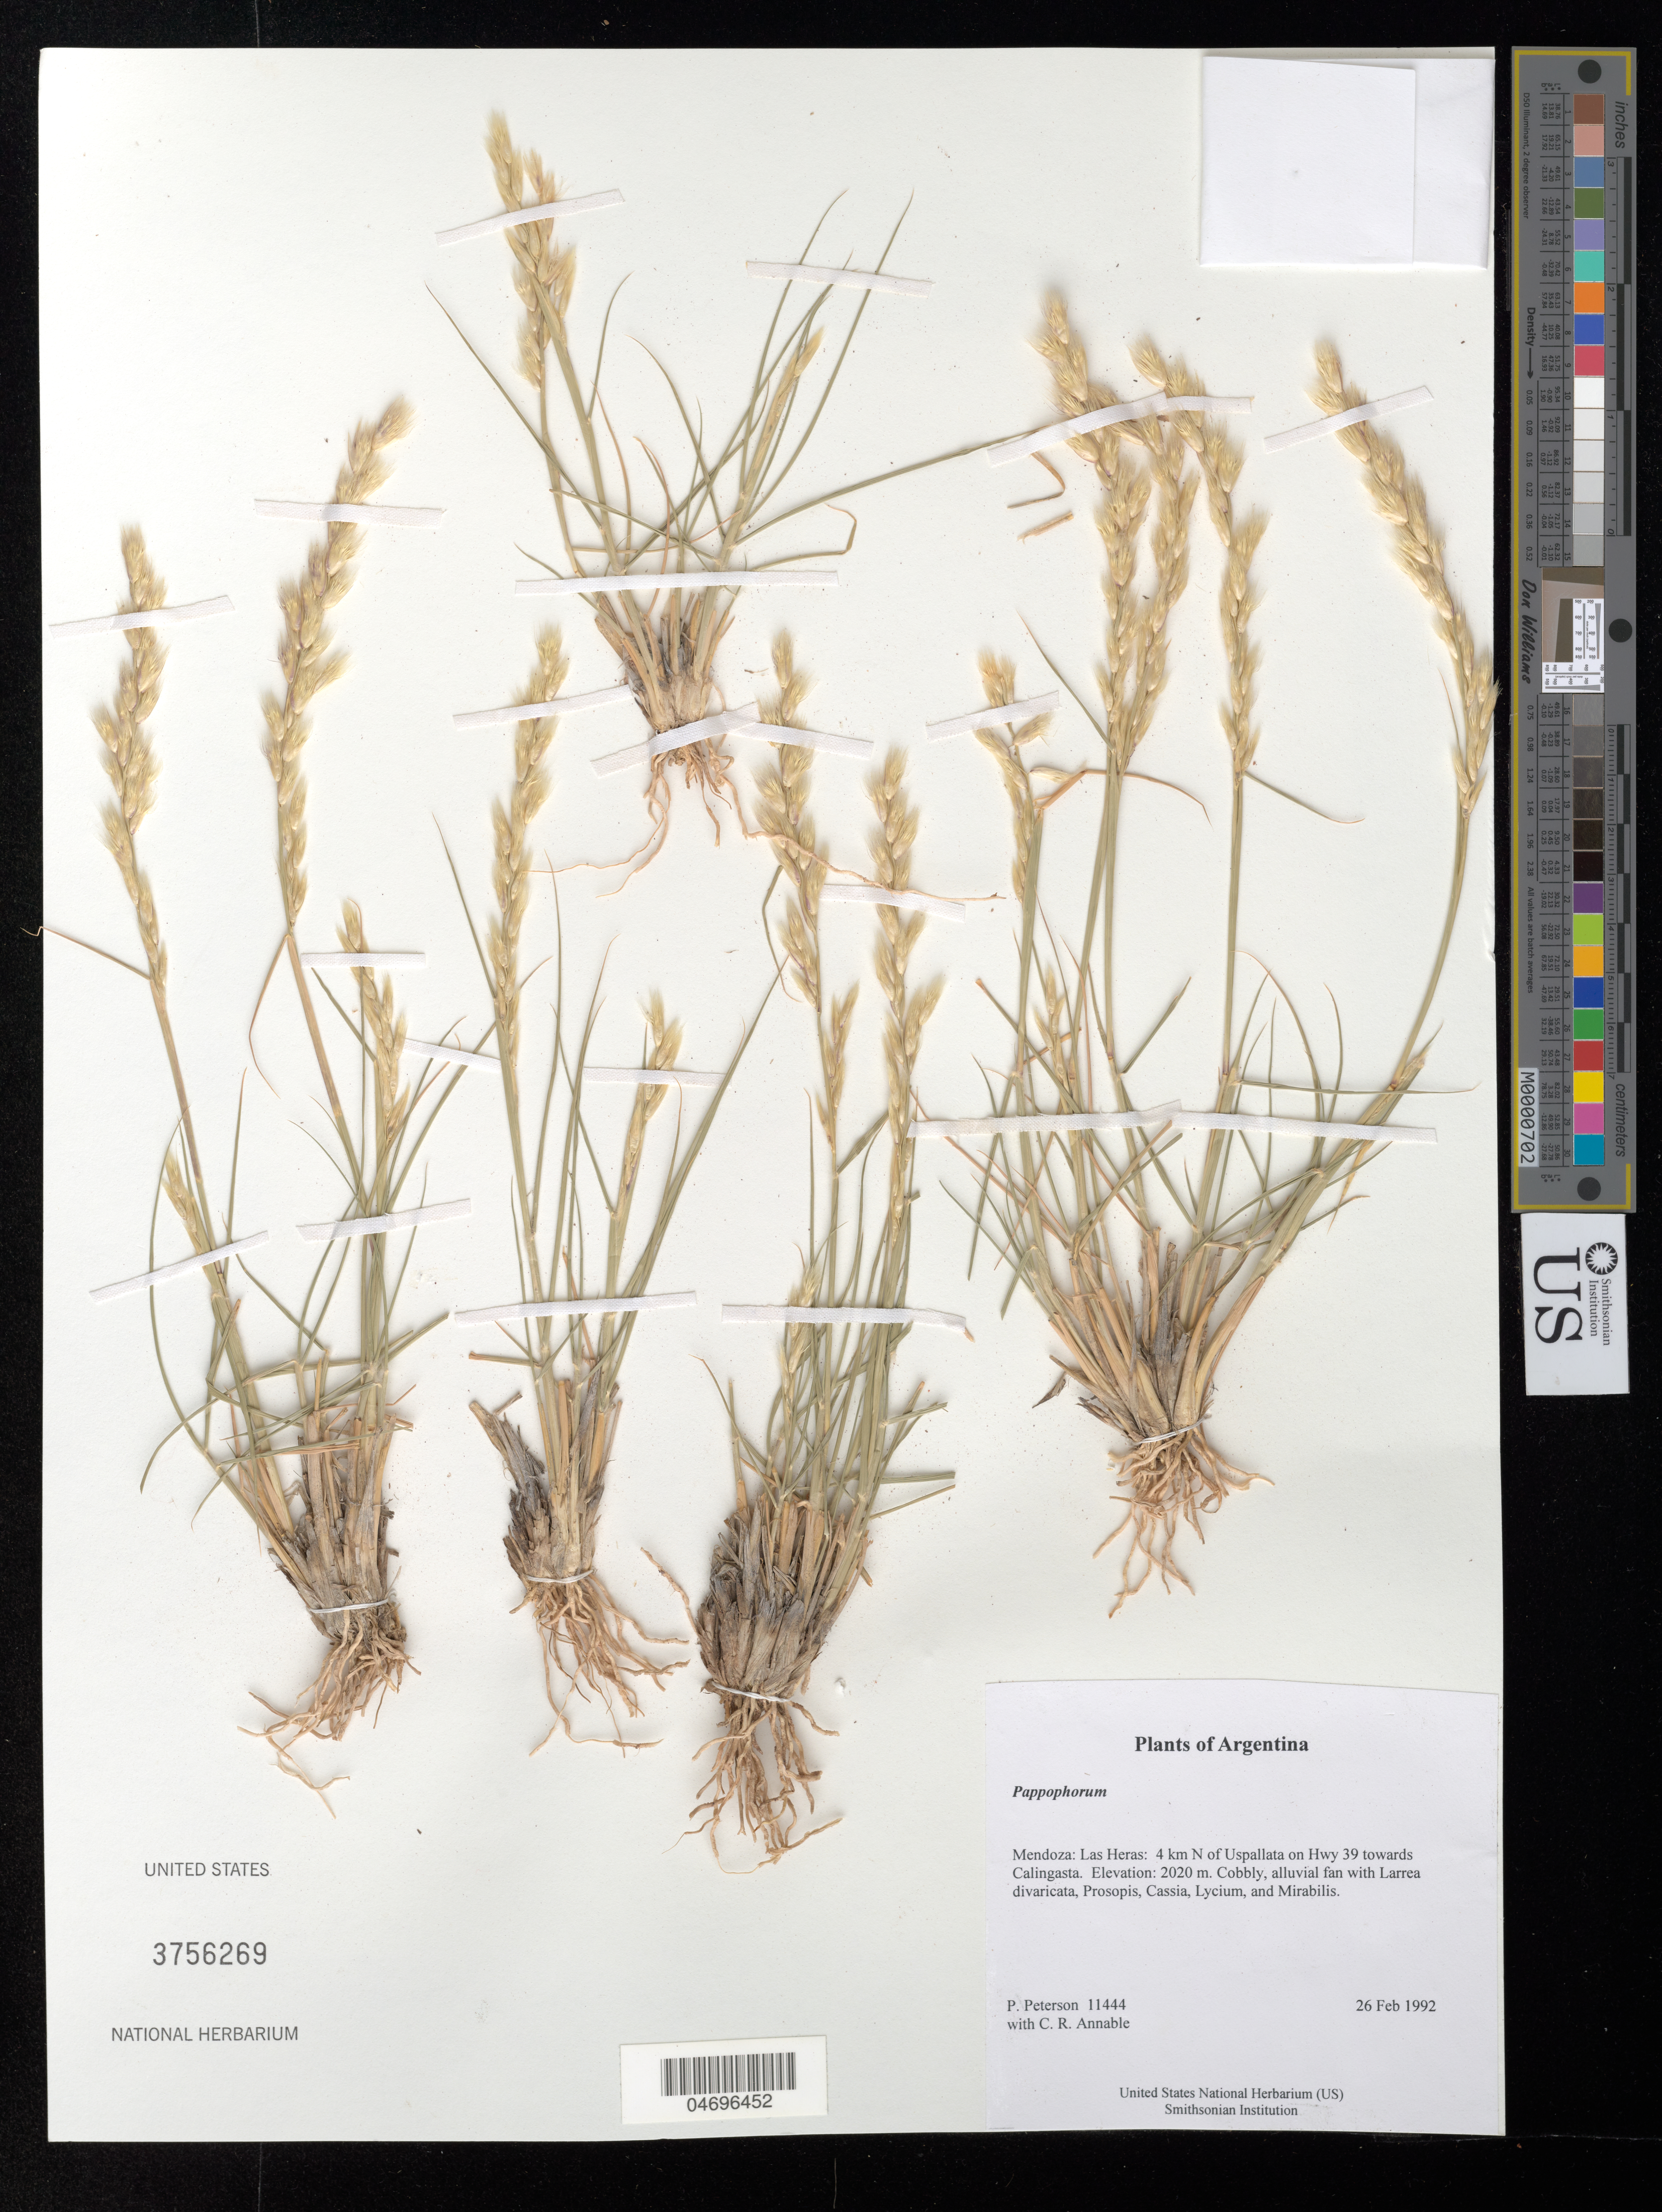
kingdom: Plantae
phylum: Tracheophyta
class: Liliopsida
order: Poales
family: Poaceae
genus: Pappophorum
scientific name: Pappophorum sp.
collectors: P. M. Peterson & C. R. Annable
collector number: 11444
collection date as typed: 26 Feb 1992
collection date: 1992-02-26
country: Argentina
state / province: Mendoza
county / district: Las Heras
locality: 4 km N of Uspallata on Hwy 39 towards Calingasta.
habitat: Cobbly, alluvial fan with Larrea divaricata, Prosopis, Cassia, Lycium, and Mirabilis.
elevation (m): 2020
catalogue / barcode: US 3756269